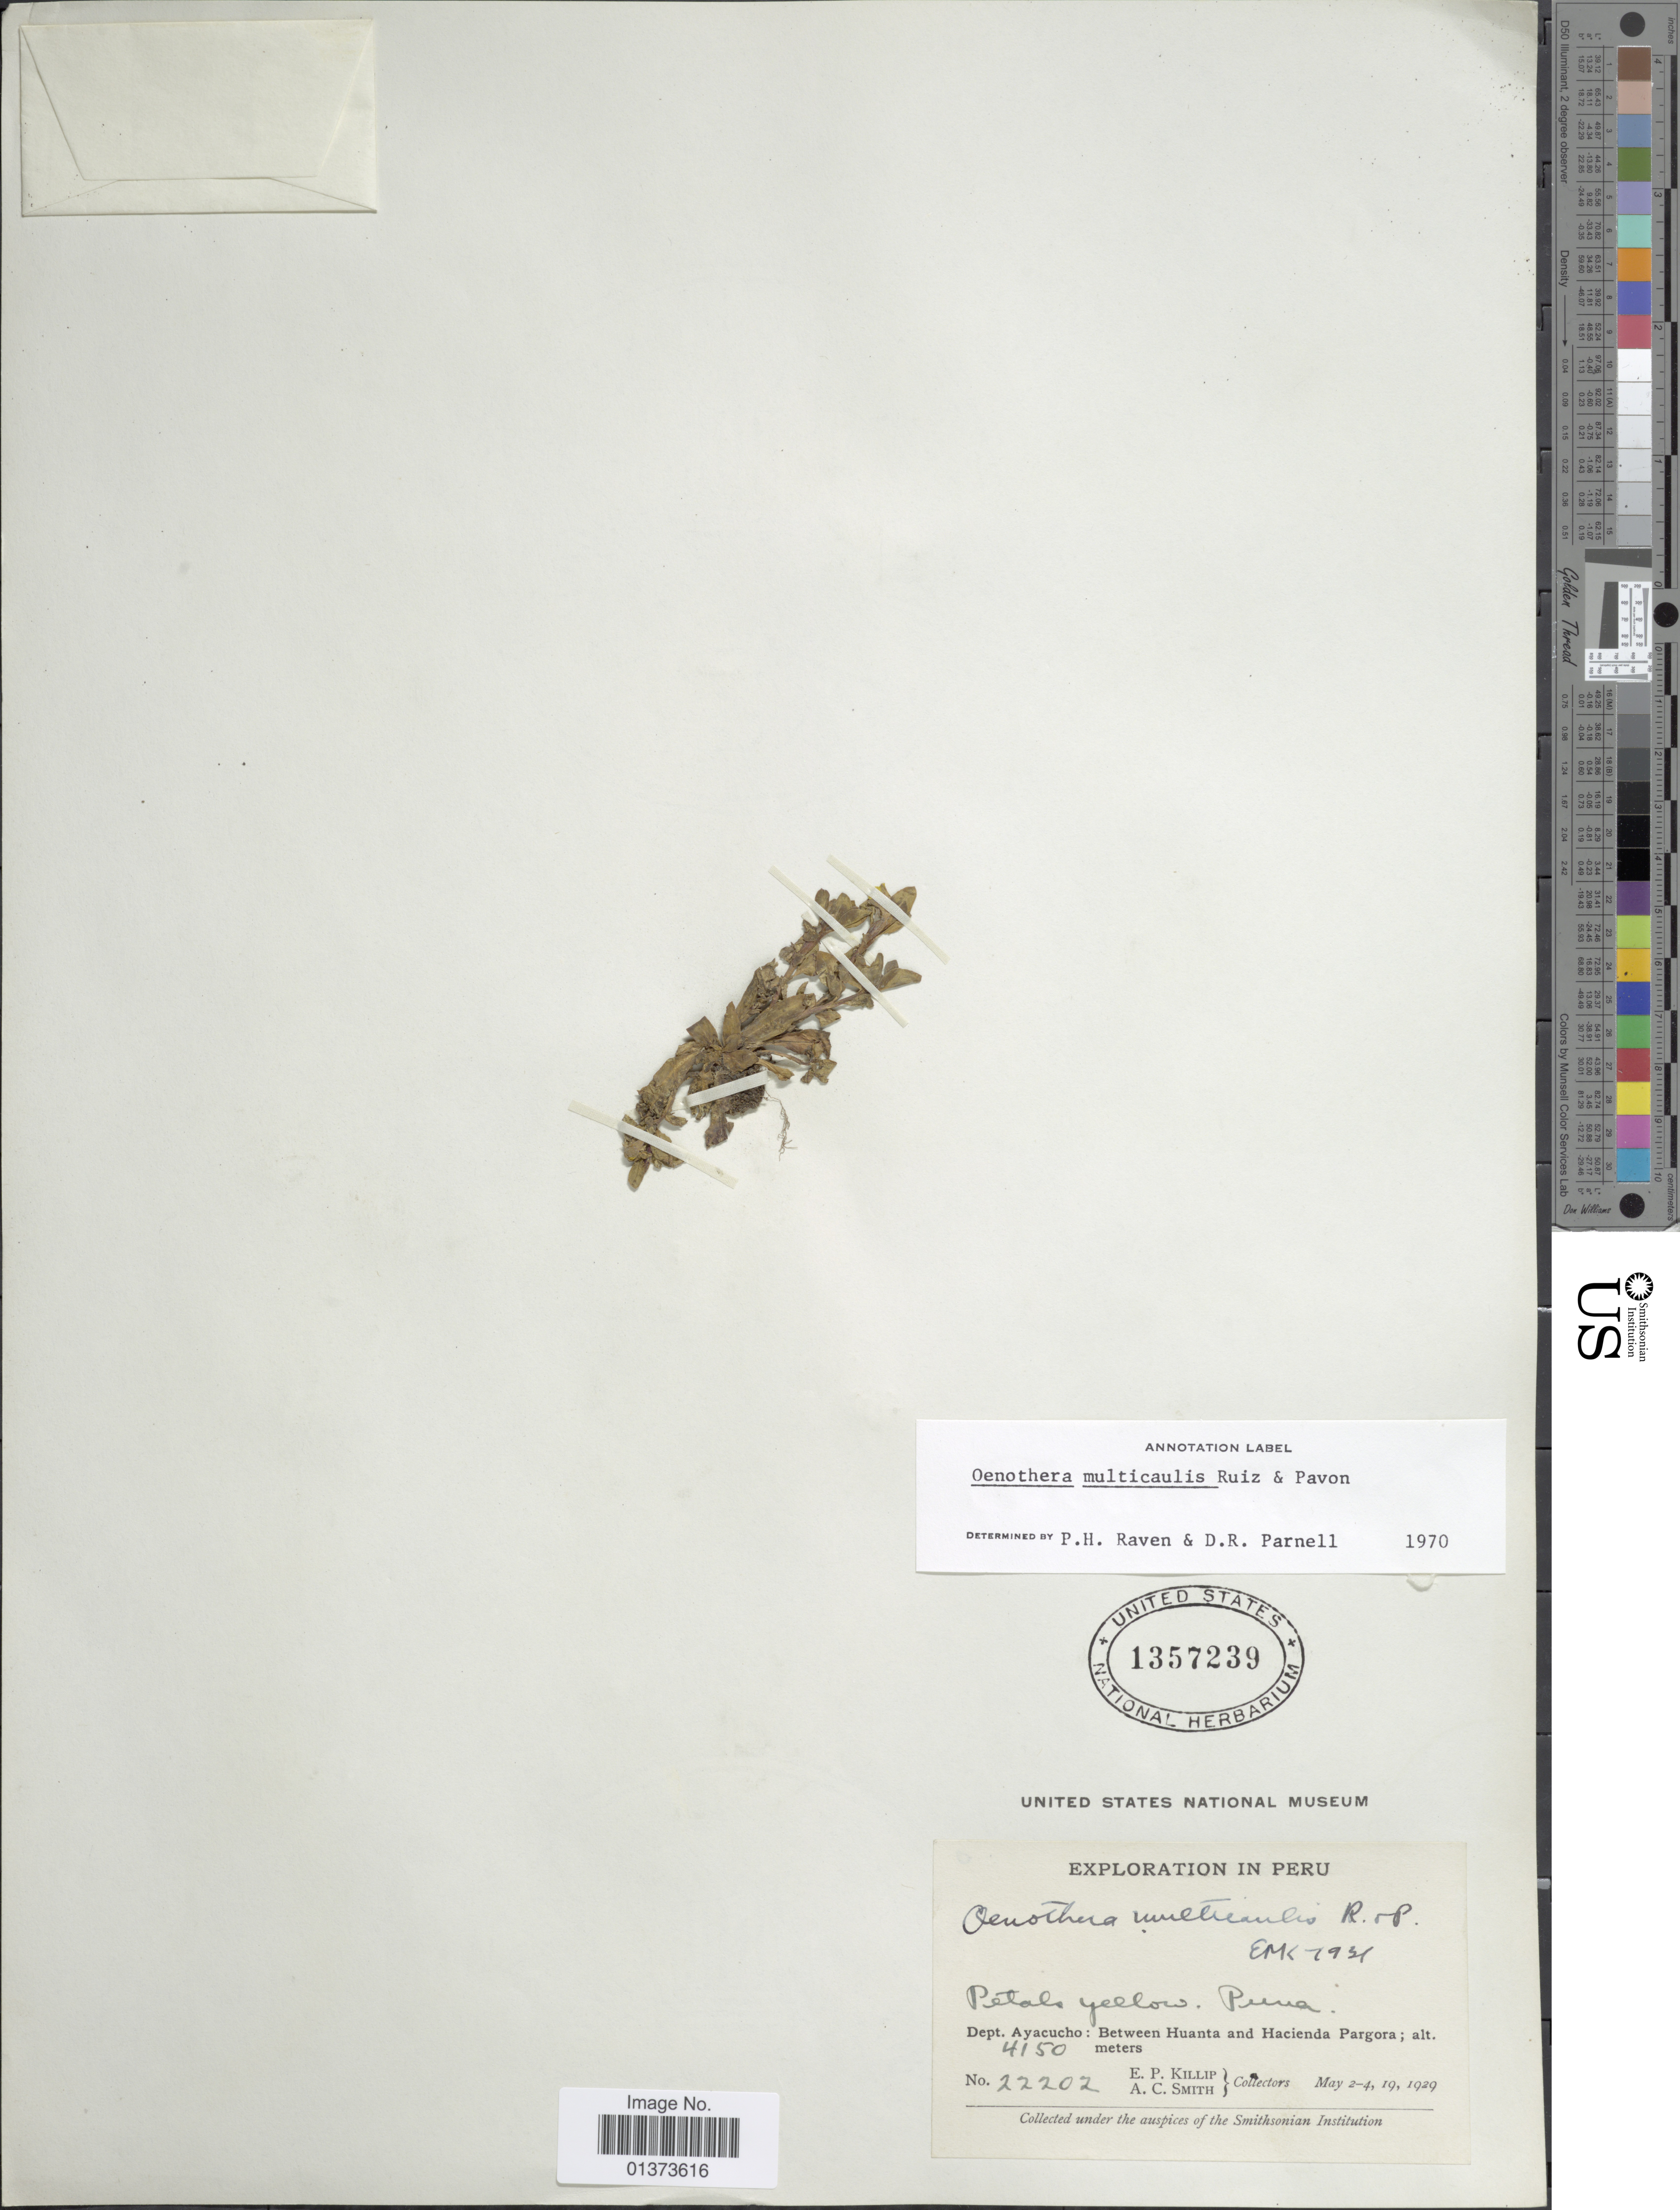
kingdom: Plantae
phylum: Tracheophyta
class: Magnoliopsida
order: Myrtales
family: Onagraceae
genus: Oenothera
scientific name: Oenothera multicaulis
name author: Ruiz & Pav.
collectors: E. P. Killip & A. C. Smith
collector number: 22202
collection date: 1929-05-02/1929-05-19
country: Peru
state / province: Ayacucho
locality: Between Huanta and Hacienda Pargora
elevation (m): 4150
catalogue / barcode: US 1357239